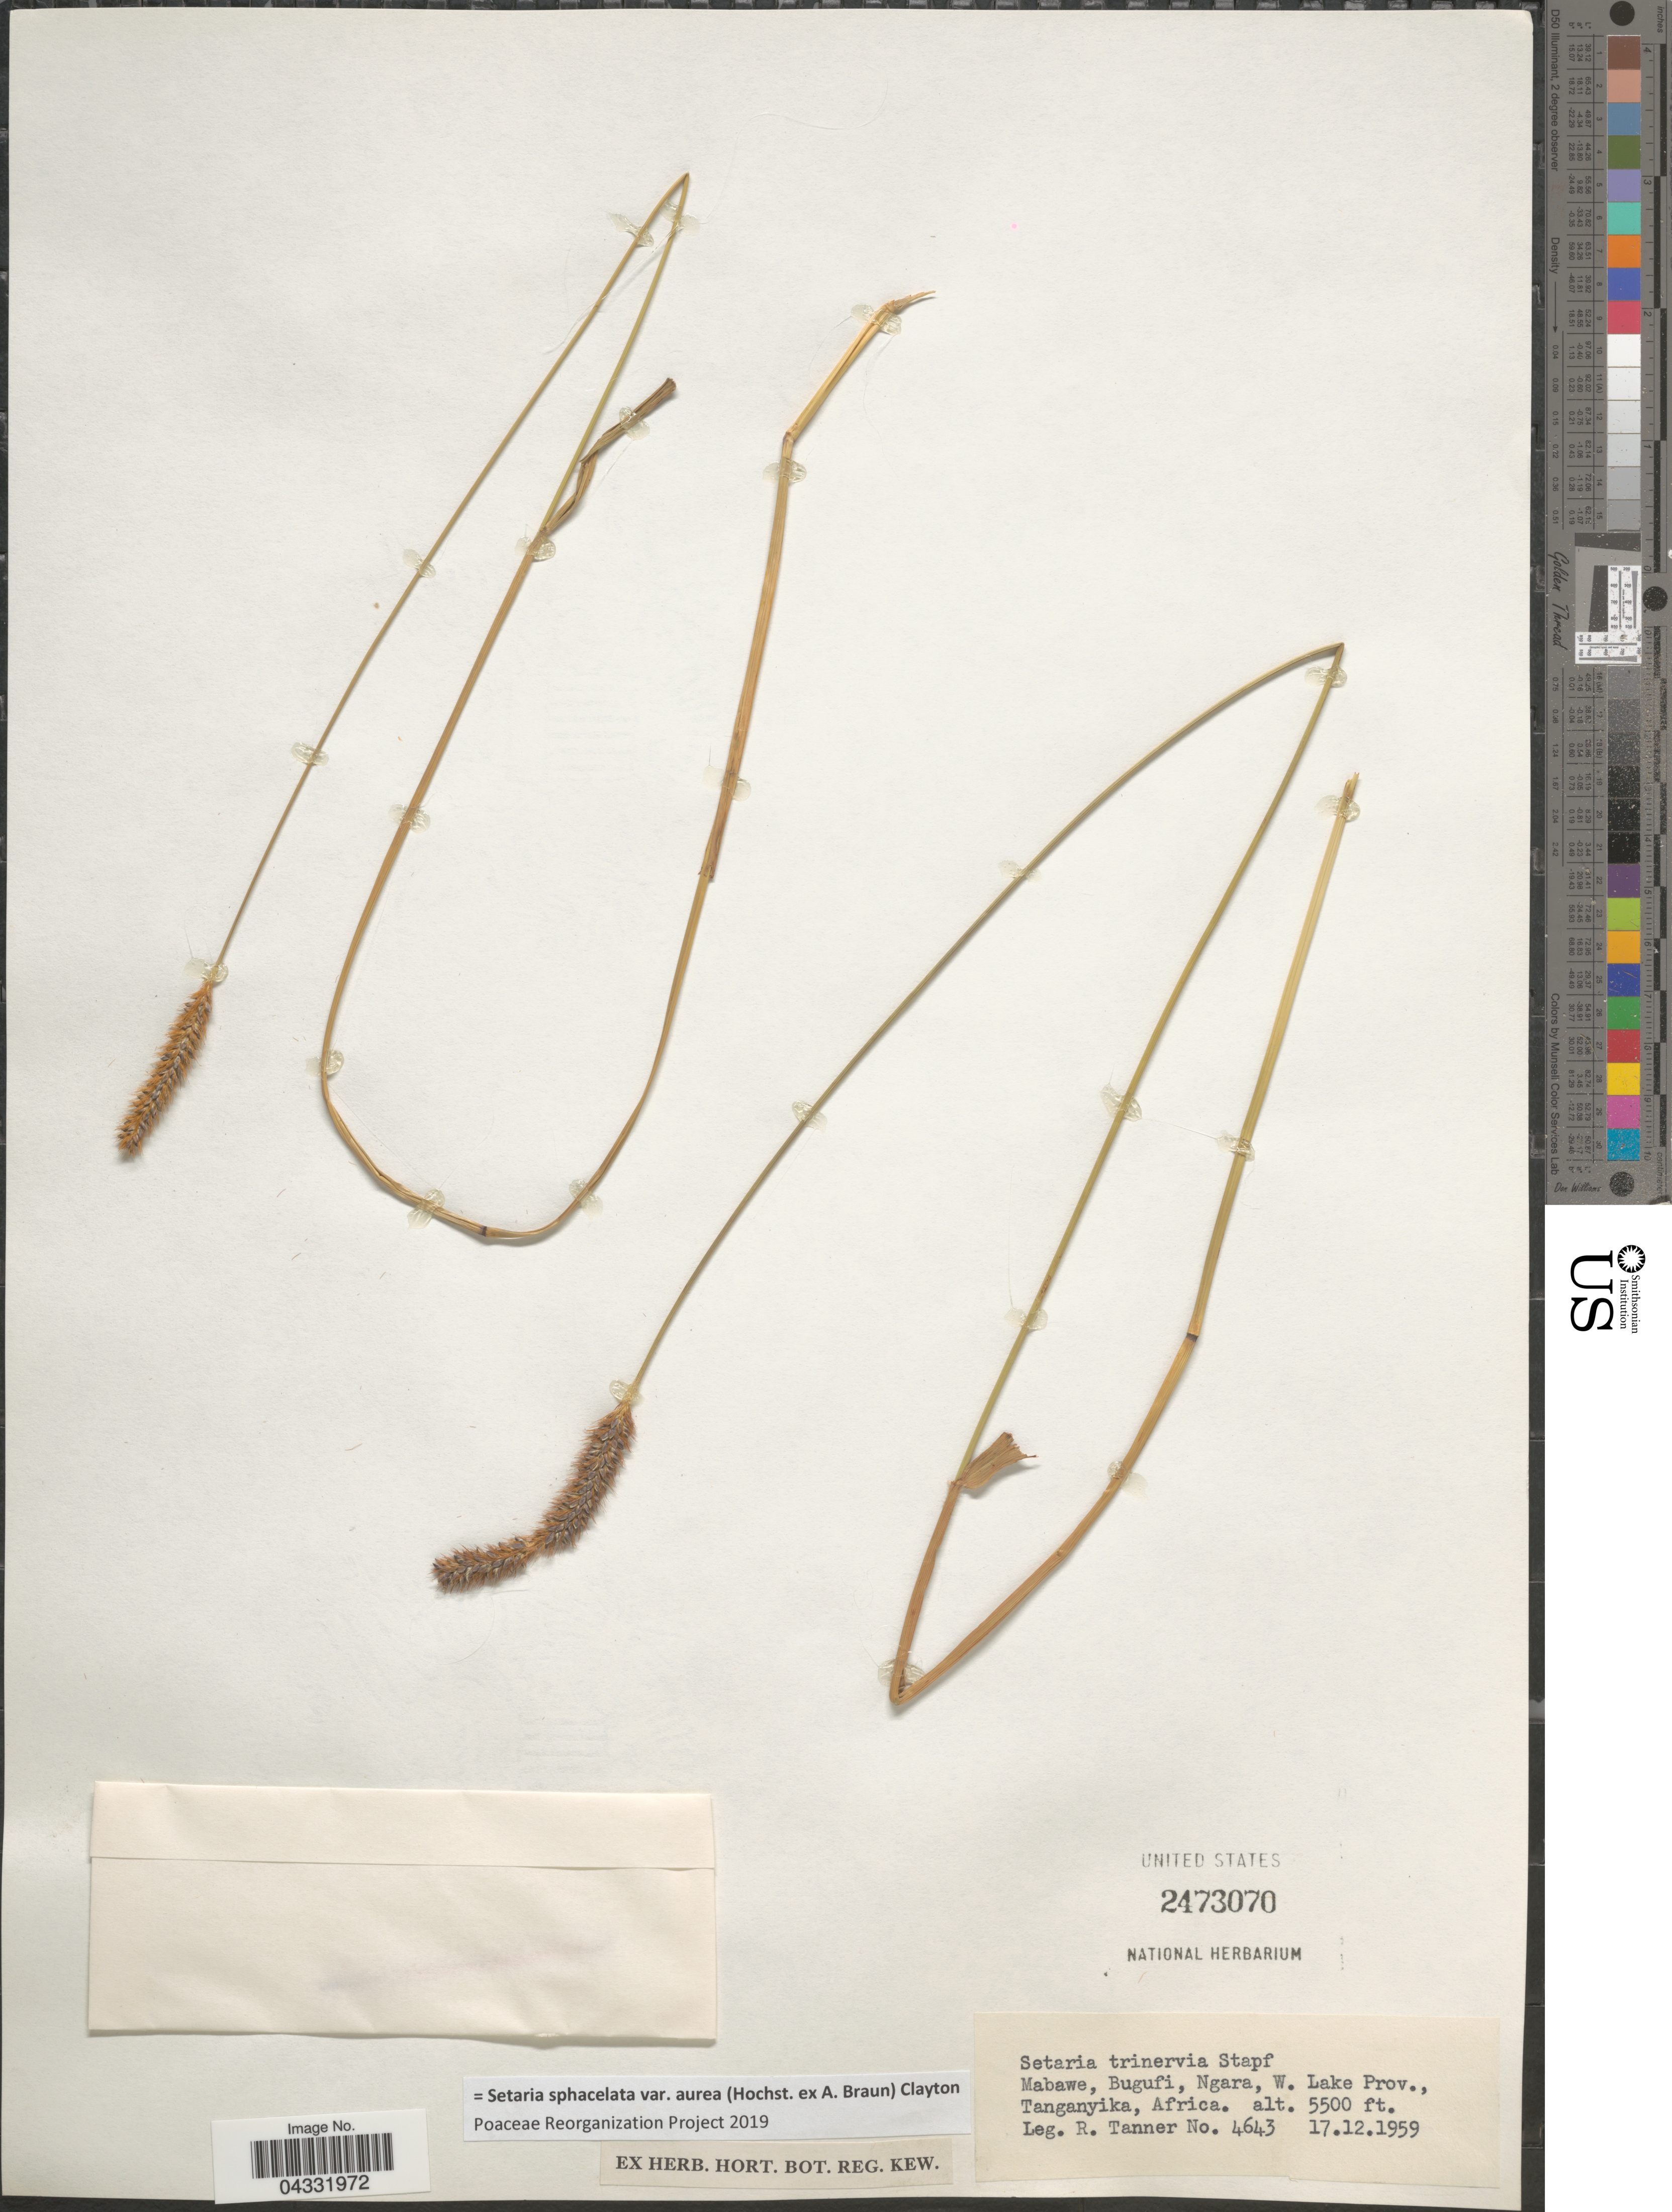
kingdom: Plantae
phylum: Tracheophyta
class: Liliopsida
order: Poales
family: Poaceae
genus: Setaria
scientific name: Setaria sphacelata var. aurea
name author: (Hochst. ex A. Braun) Clayton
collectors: R. Tanner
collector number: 4643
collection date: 1959-12-17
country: Tanzania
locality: Mabawe, Bugufi, Ngara, W. Lake Prov., Tanganyika.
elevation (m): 1676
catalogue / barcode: US 2473070